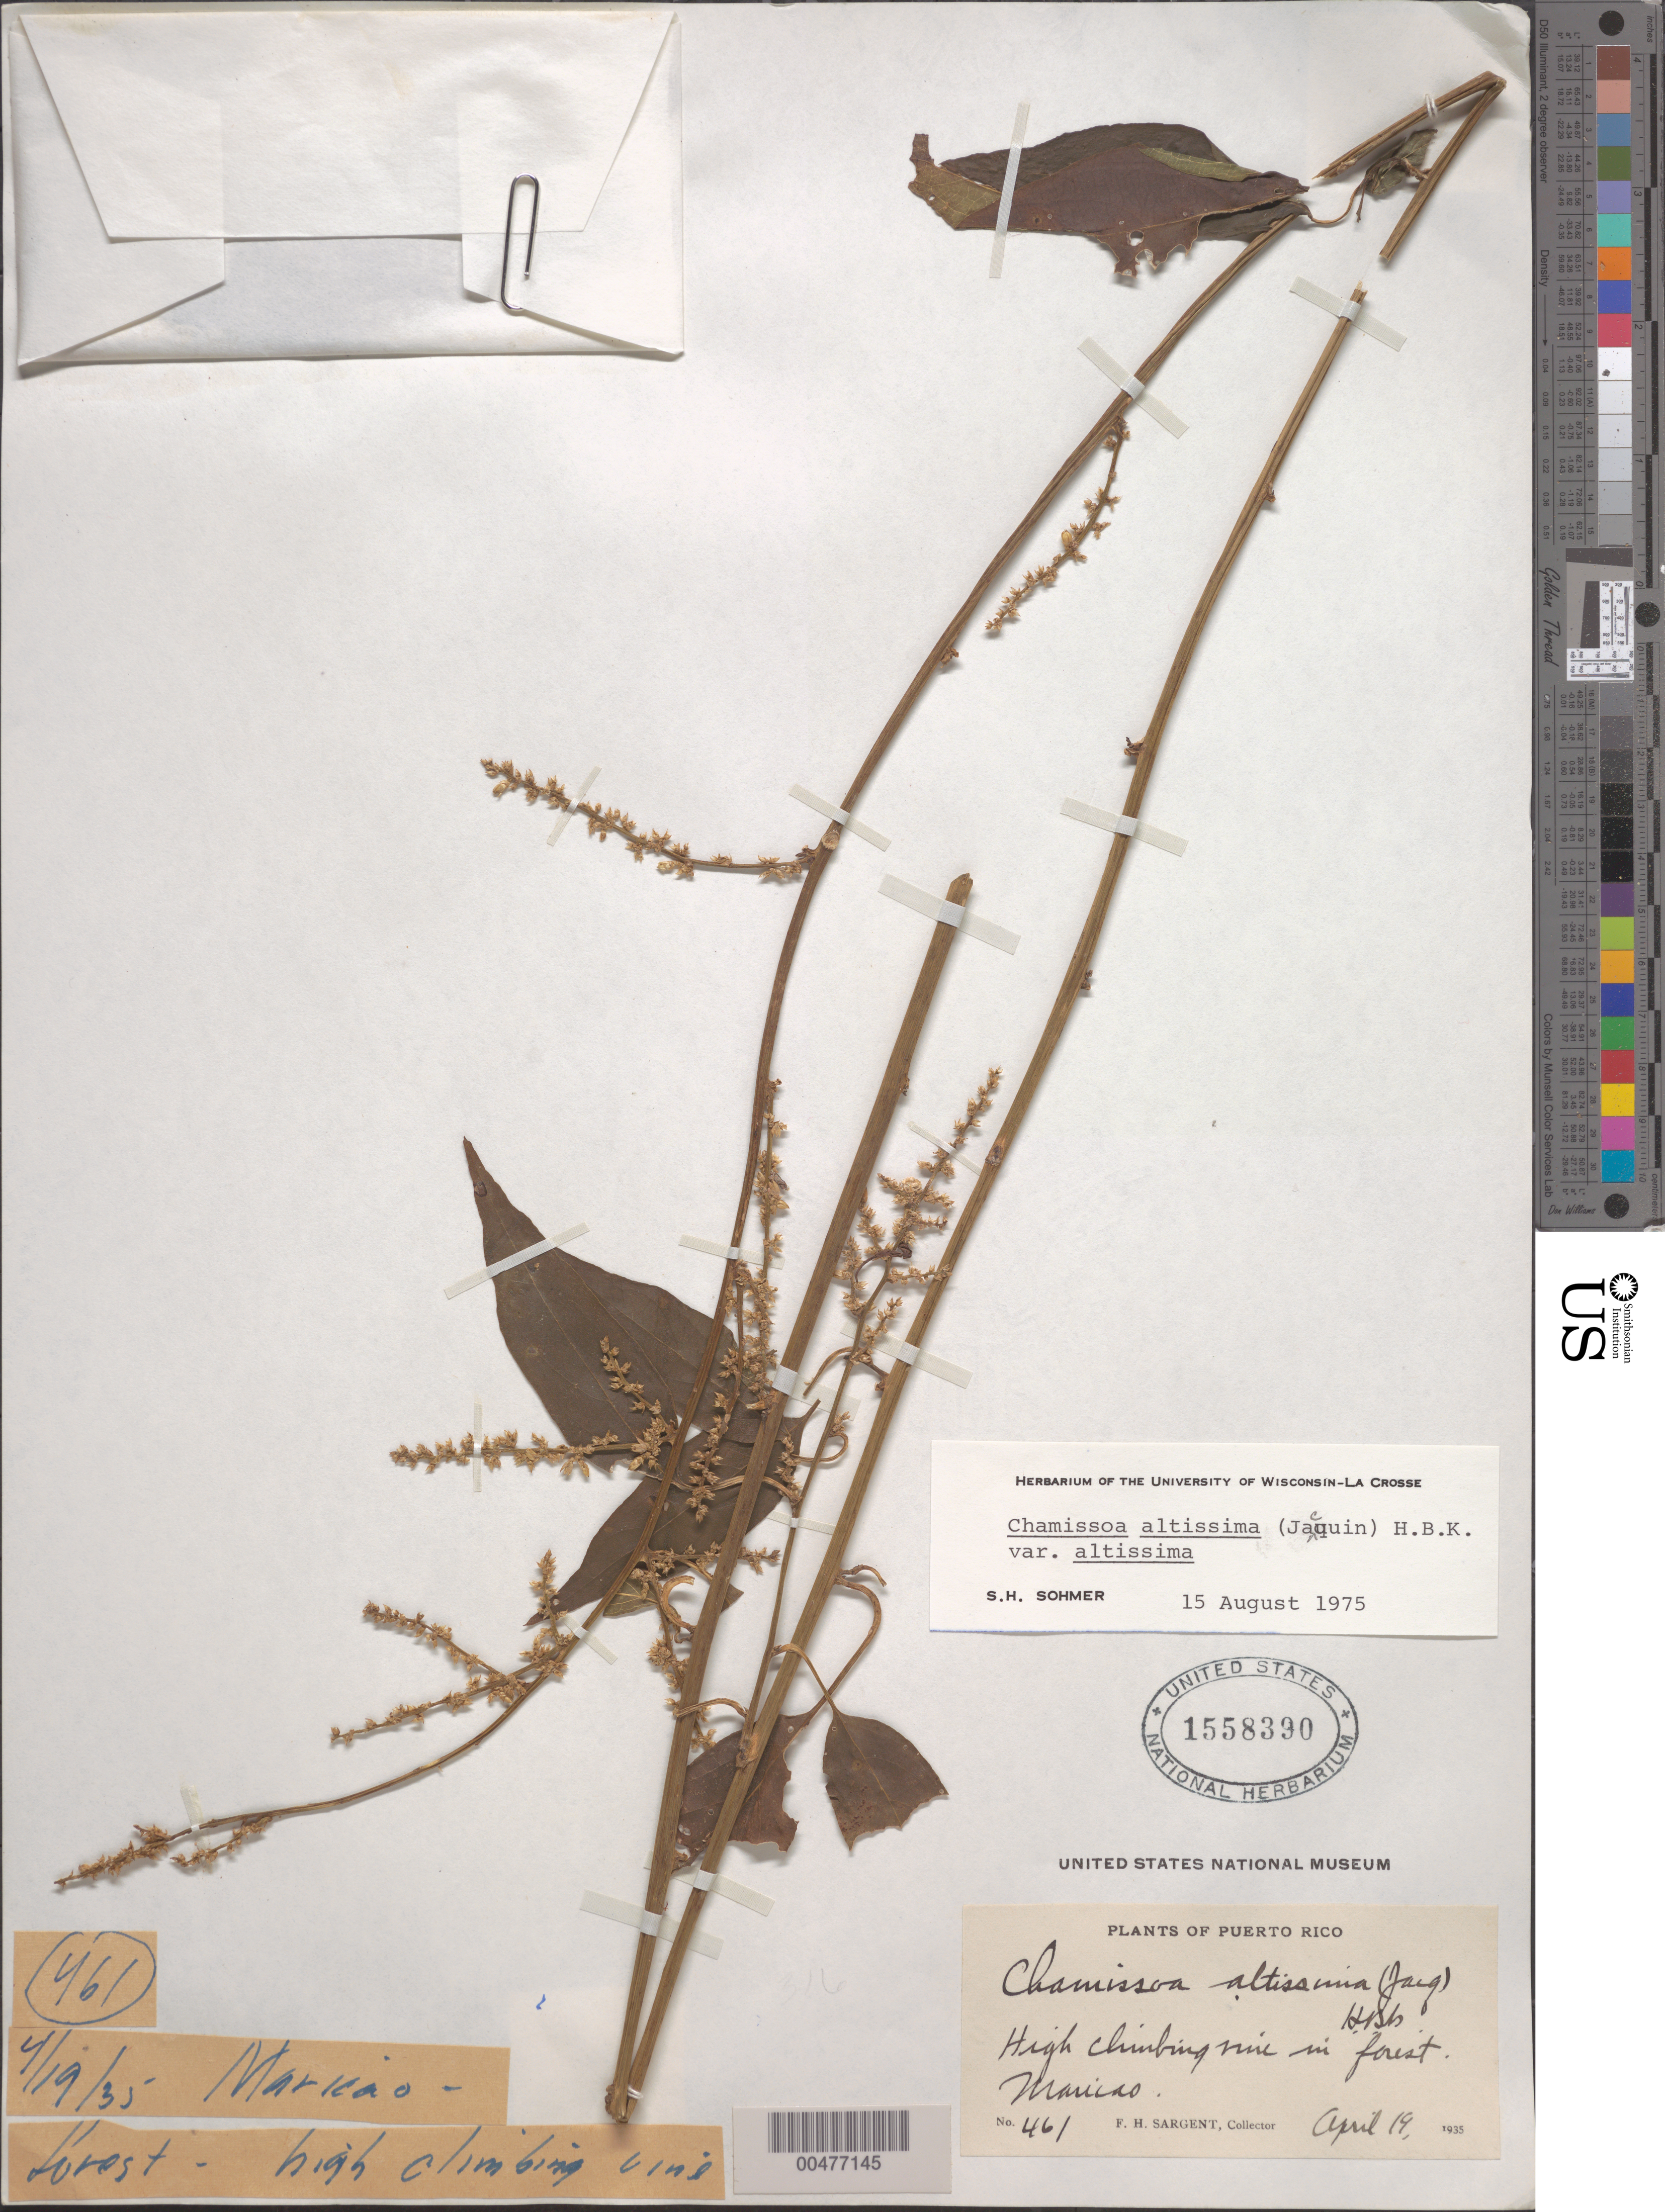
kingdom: Plantae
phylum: Tracheophyta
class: Magnoliopsida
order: Caryophyllales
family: Amaranthaceae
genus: Chamissoa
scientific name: Chamissoa altissima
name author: (Jacq.) Kunth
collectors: F. H. Sargent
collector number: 461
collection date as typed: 19 Apr 1935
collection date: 1935-04-19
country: Puerto Rico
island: Greater Antilles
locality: Maricao. Forest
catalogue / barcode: US 1558390